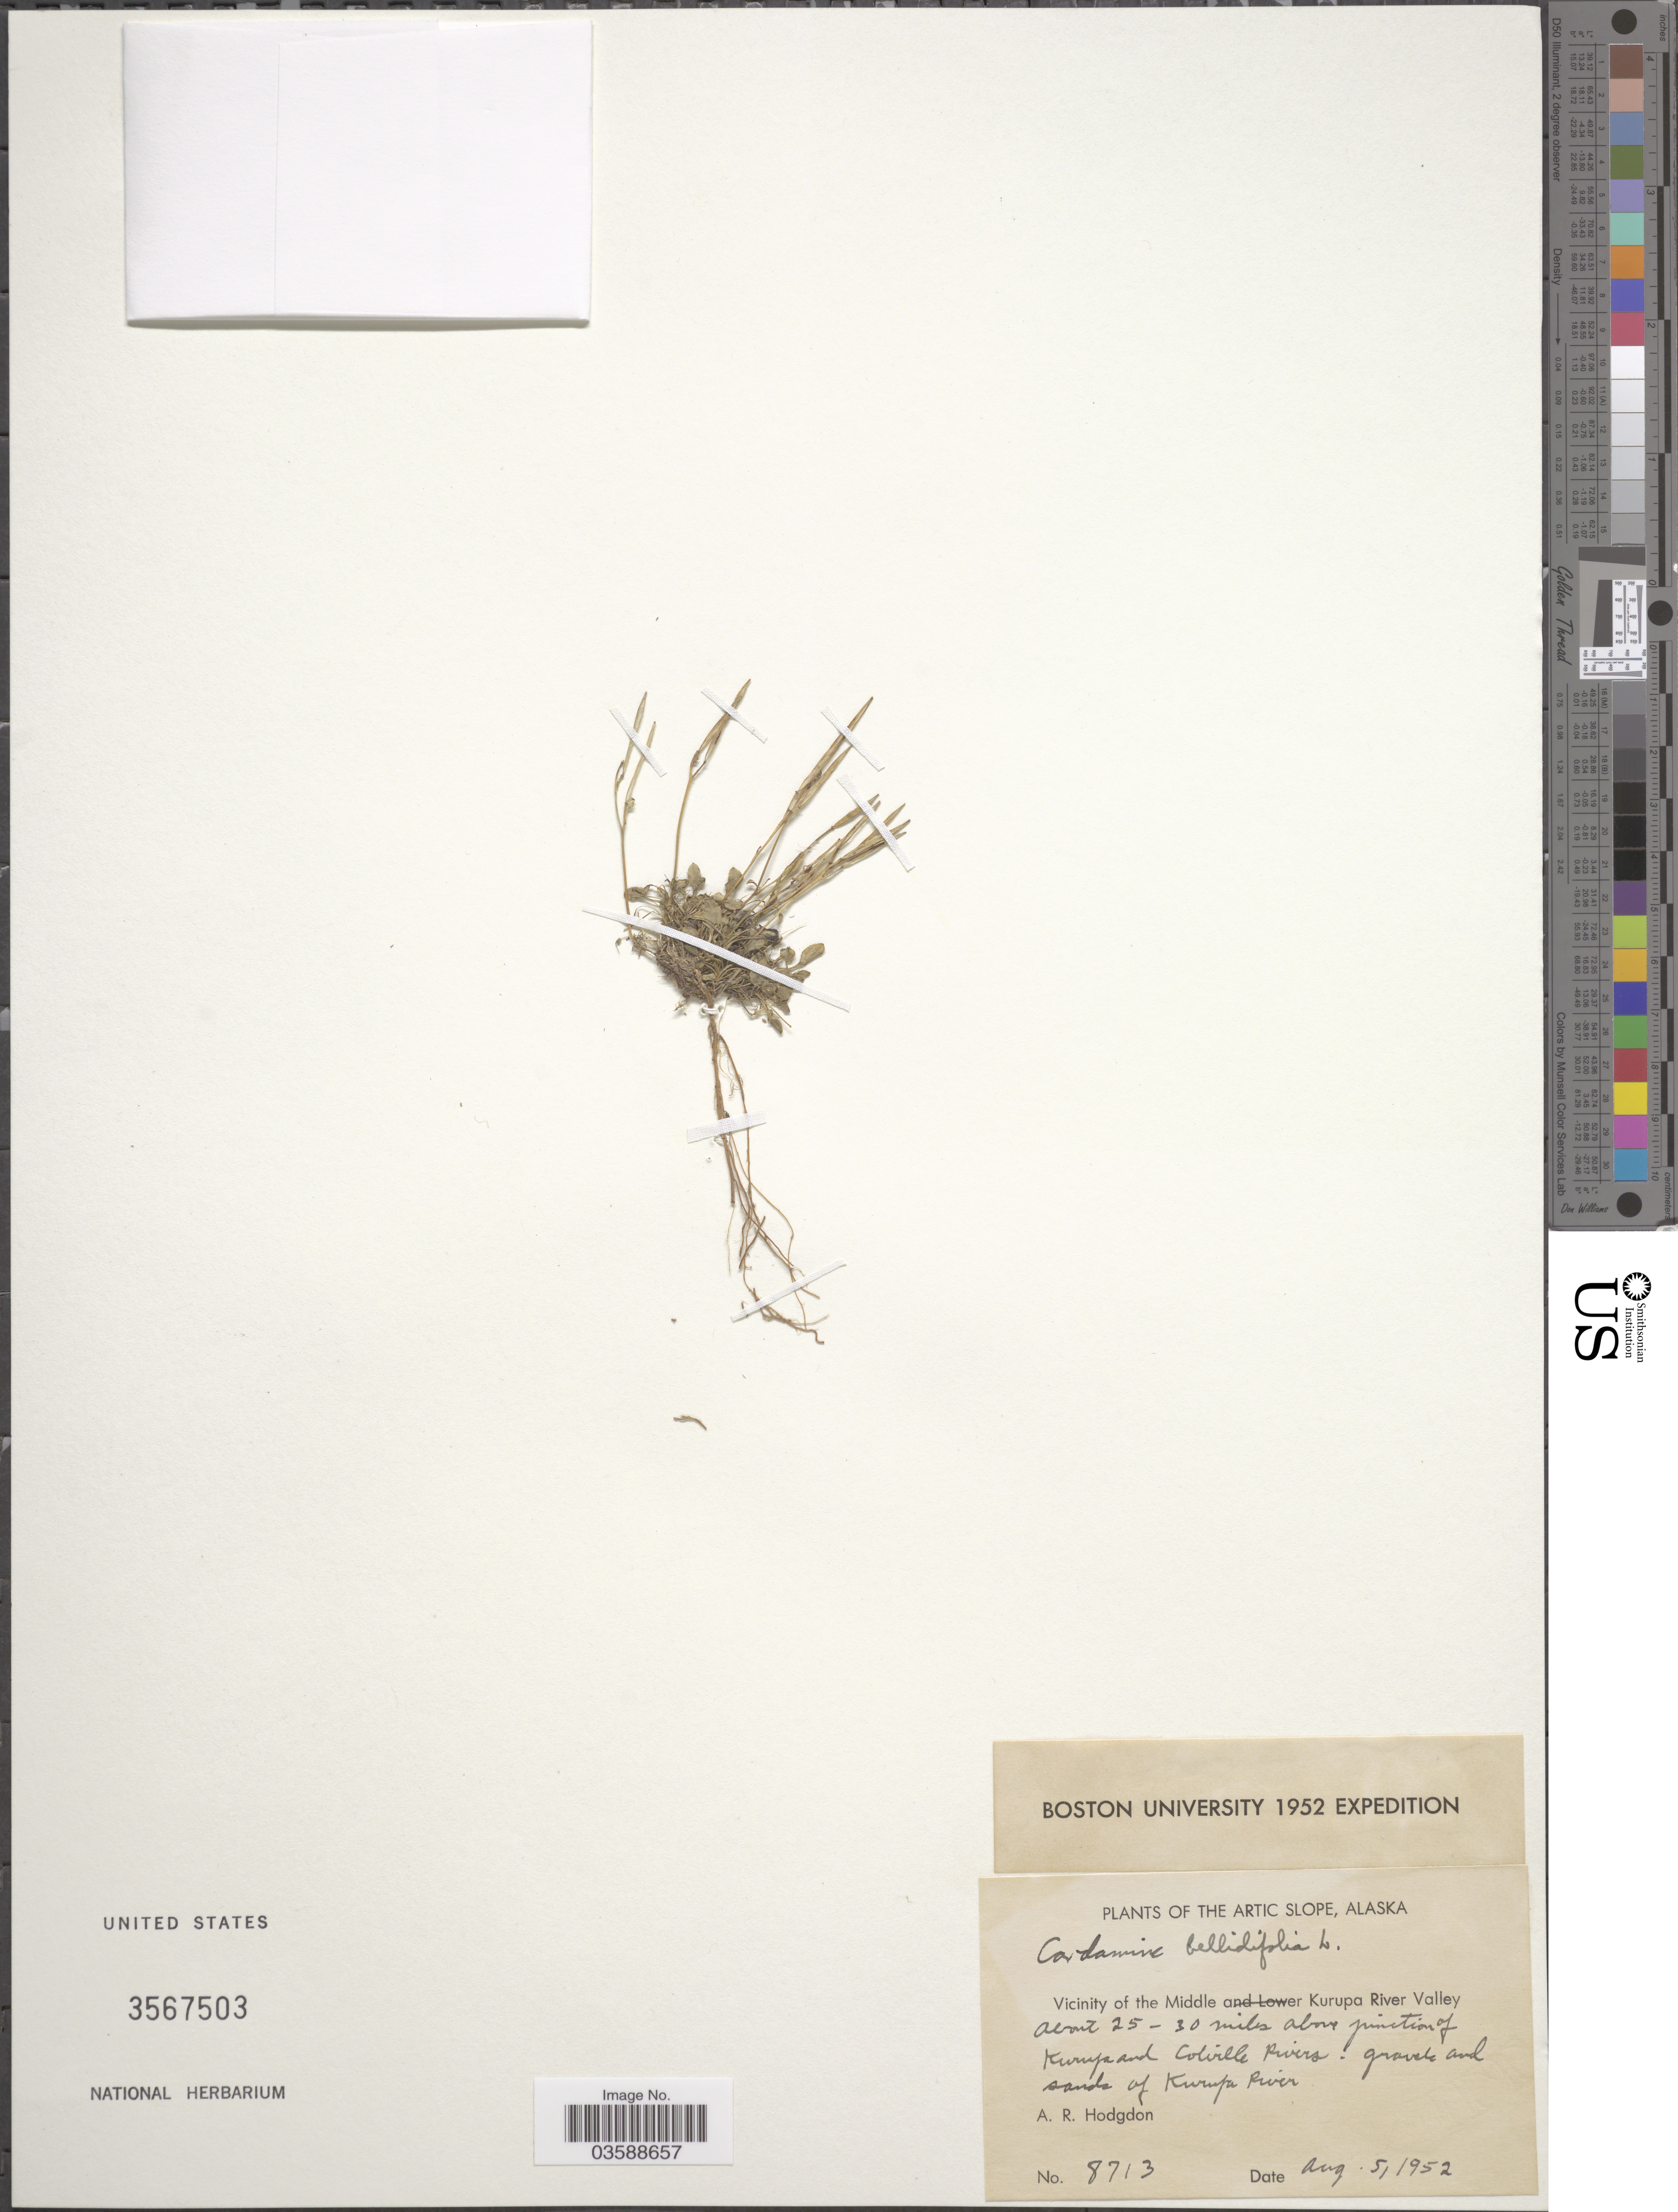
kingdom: Plantae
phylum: Tracheophyta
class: Magnoliopsida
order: Brassicales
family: Brassicaceae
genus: Cardamine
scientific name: Cardamine bellidifolia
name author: L.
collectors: A. R. Hodgdon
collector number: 8713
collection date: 1952-08-05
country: United States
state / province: Alaska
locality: The Arctic Slope. Vicinity of Middle Kurupa River Valley about 25-30 miles above junction of Kurupa and Colville Rivers, gravel and sands of Kurupa River.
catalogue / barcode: US 3567503